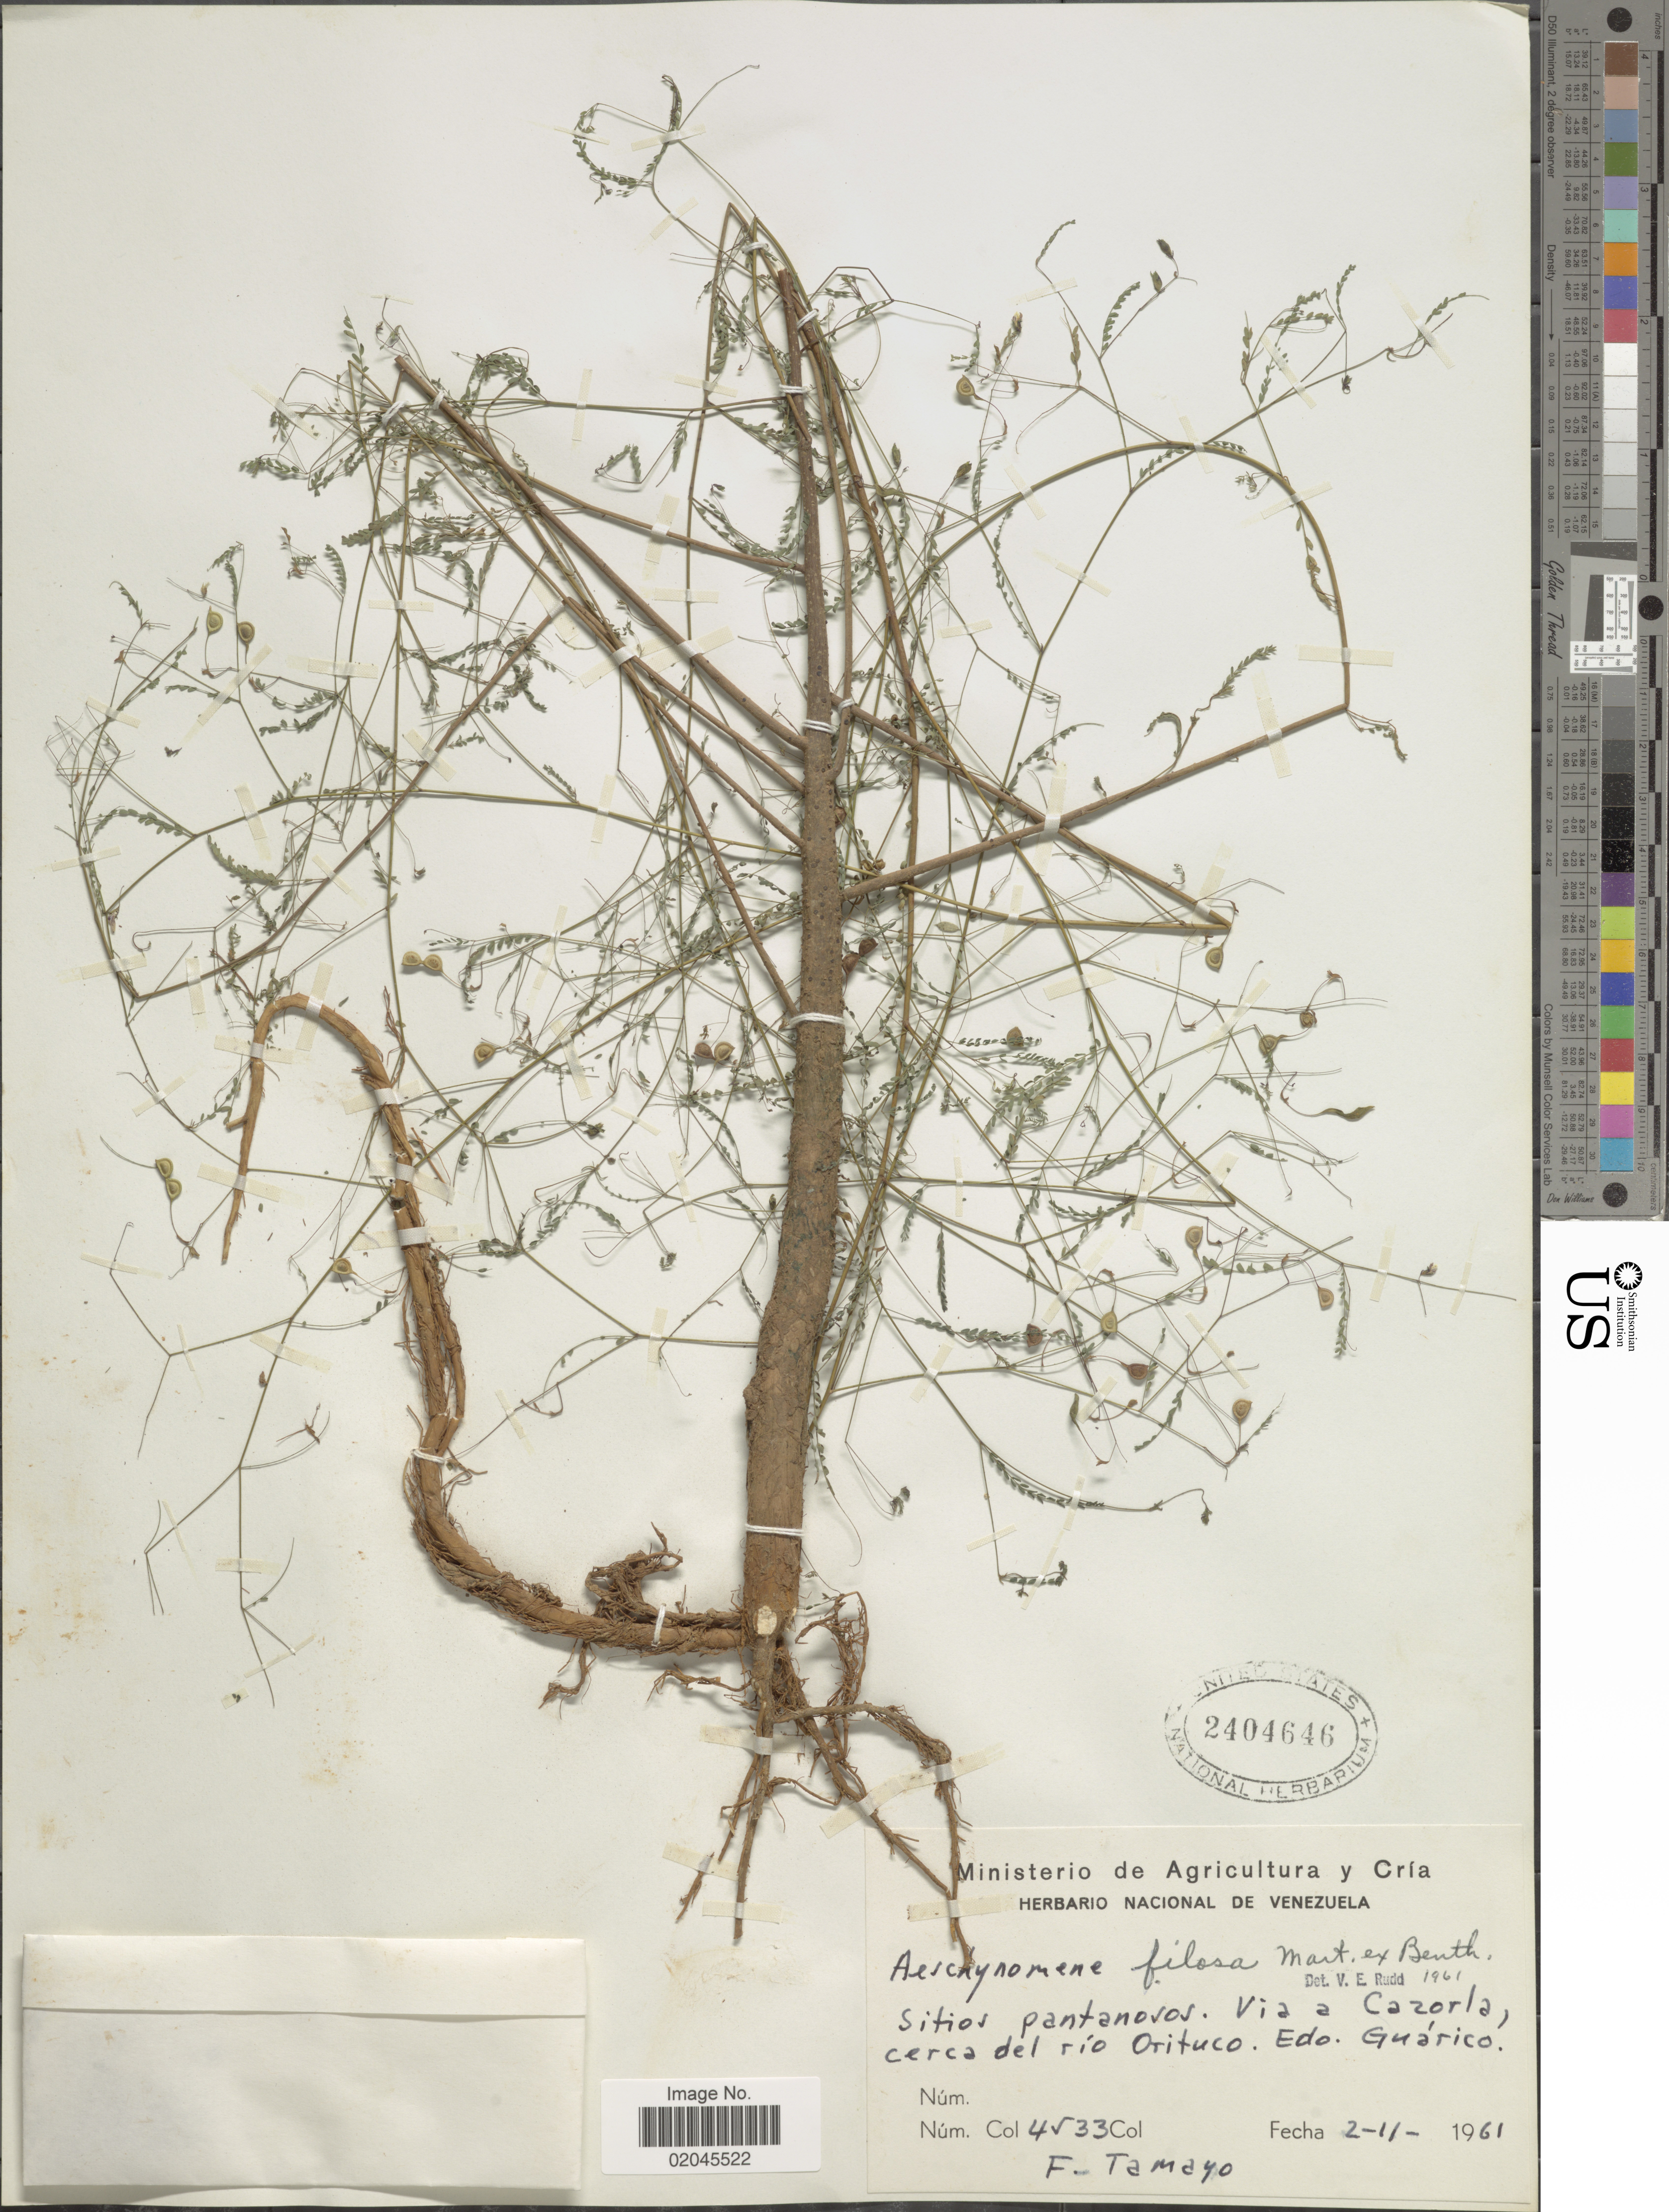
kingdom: Plantae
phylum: Tracheophyta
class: Magnoliopsida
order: Fabales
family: Fabaceae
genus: Aeschynomene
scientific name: Aeschynomene filosa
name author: Mart. ex Benth.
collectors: F. Tamayo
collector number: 4533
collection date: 1961-02-02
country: Venezuela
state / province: Guárico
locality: Sitios pantanosos, Via a Cazorla, cerca del rio Orituco, Edo. Guarico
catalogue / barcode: US 2404646